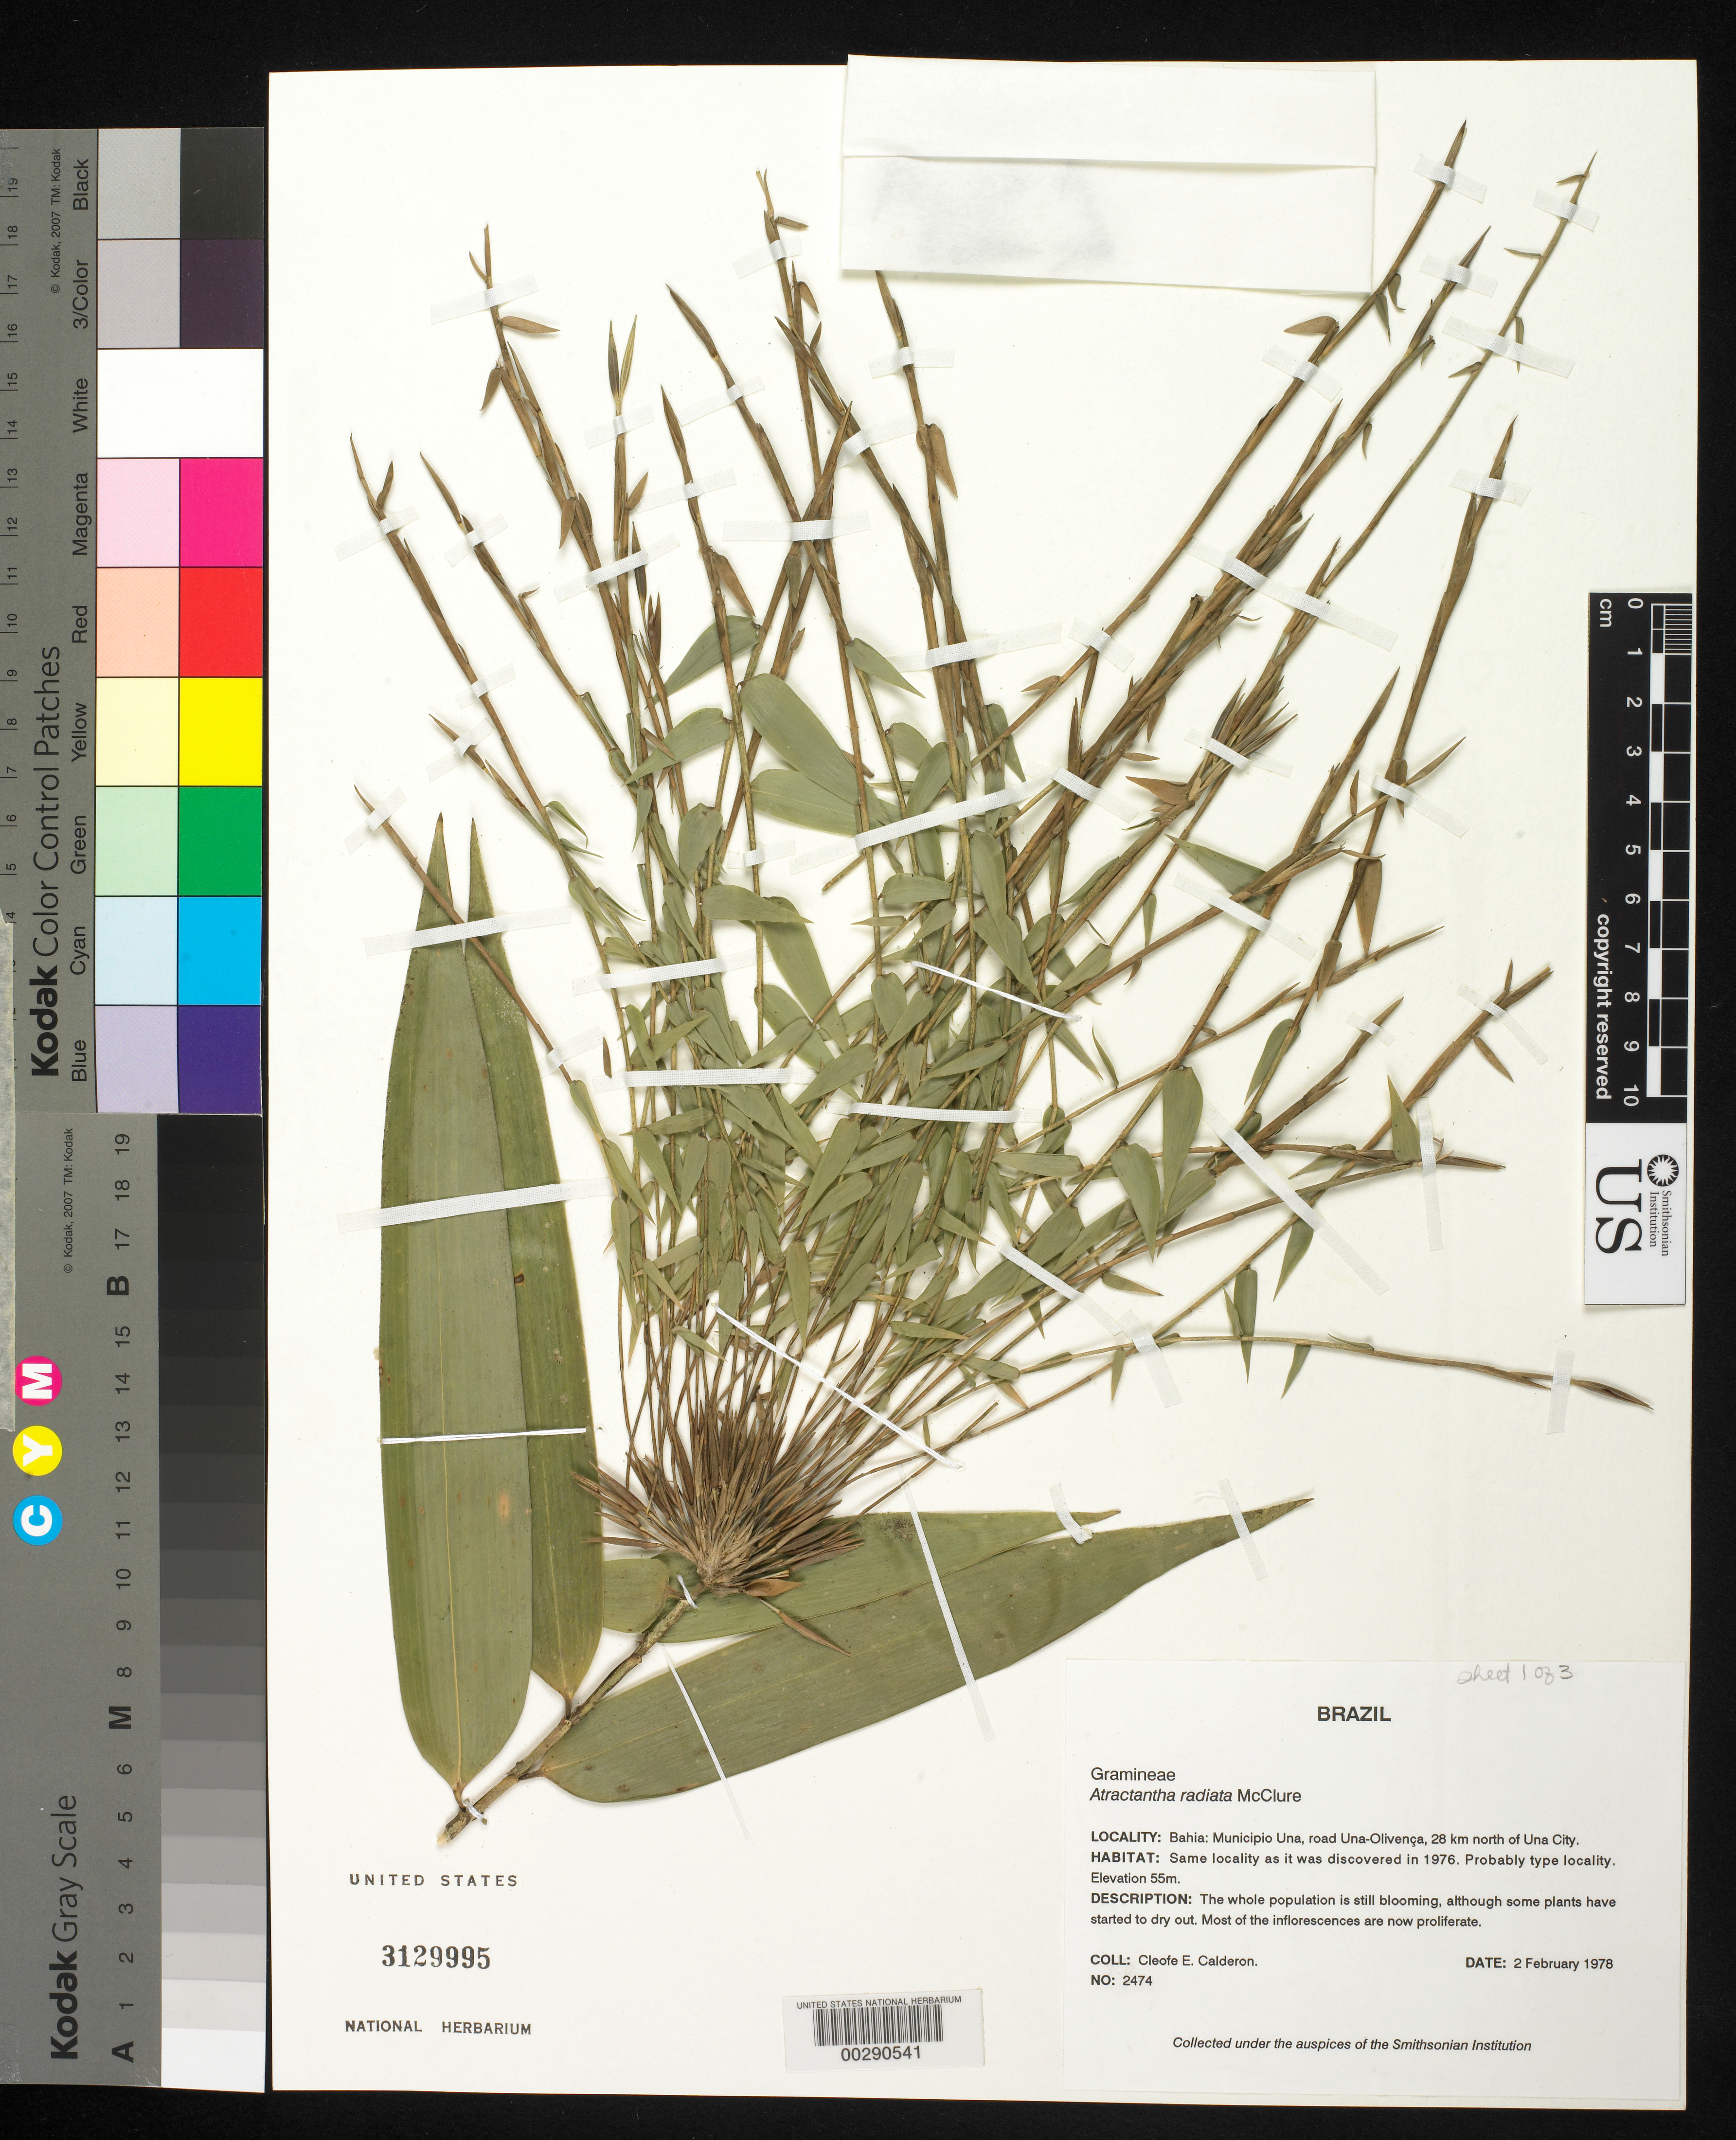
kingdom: Plantae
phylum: Tracheophyta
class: Liliopsida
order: Poales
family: Poaceae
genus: Atractantha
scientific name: Atractantha radiata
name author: McClure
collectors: C. E. Calderón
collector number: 2474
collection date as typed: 02 Feb 1978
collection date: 1978-02-02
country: Brazil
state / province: Bahia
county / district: Una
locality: Road una-olivenca 28 km n of una city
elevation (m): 55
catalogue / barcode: US 3129995